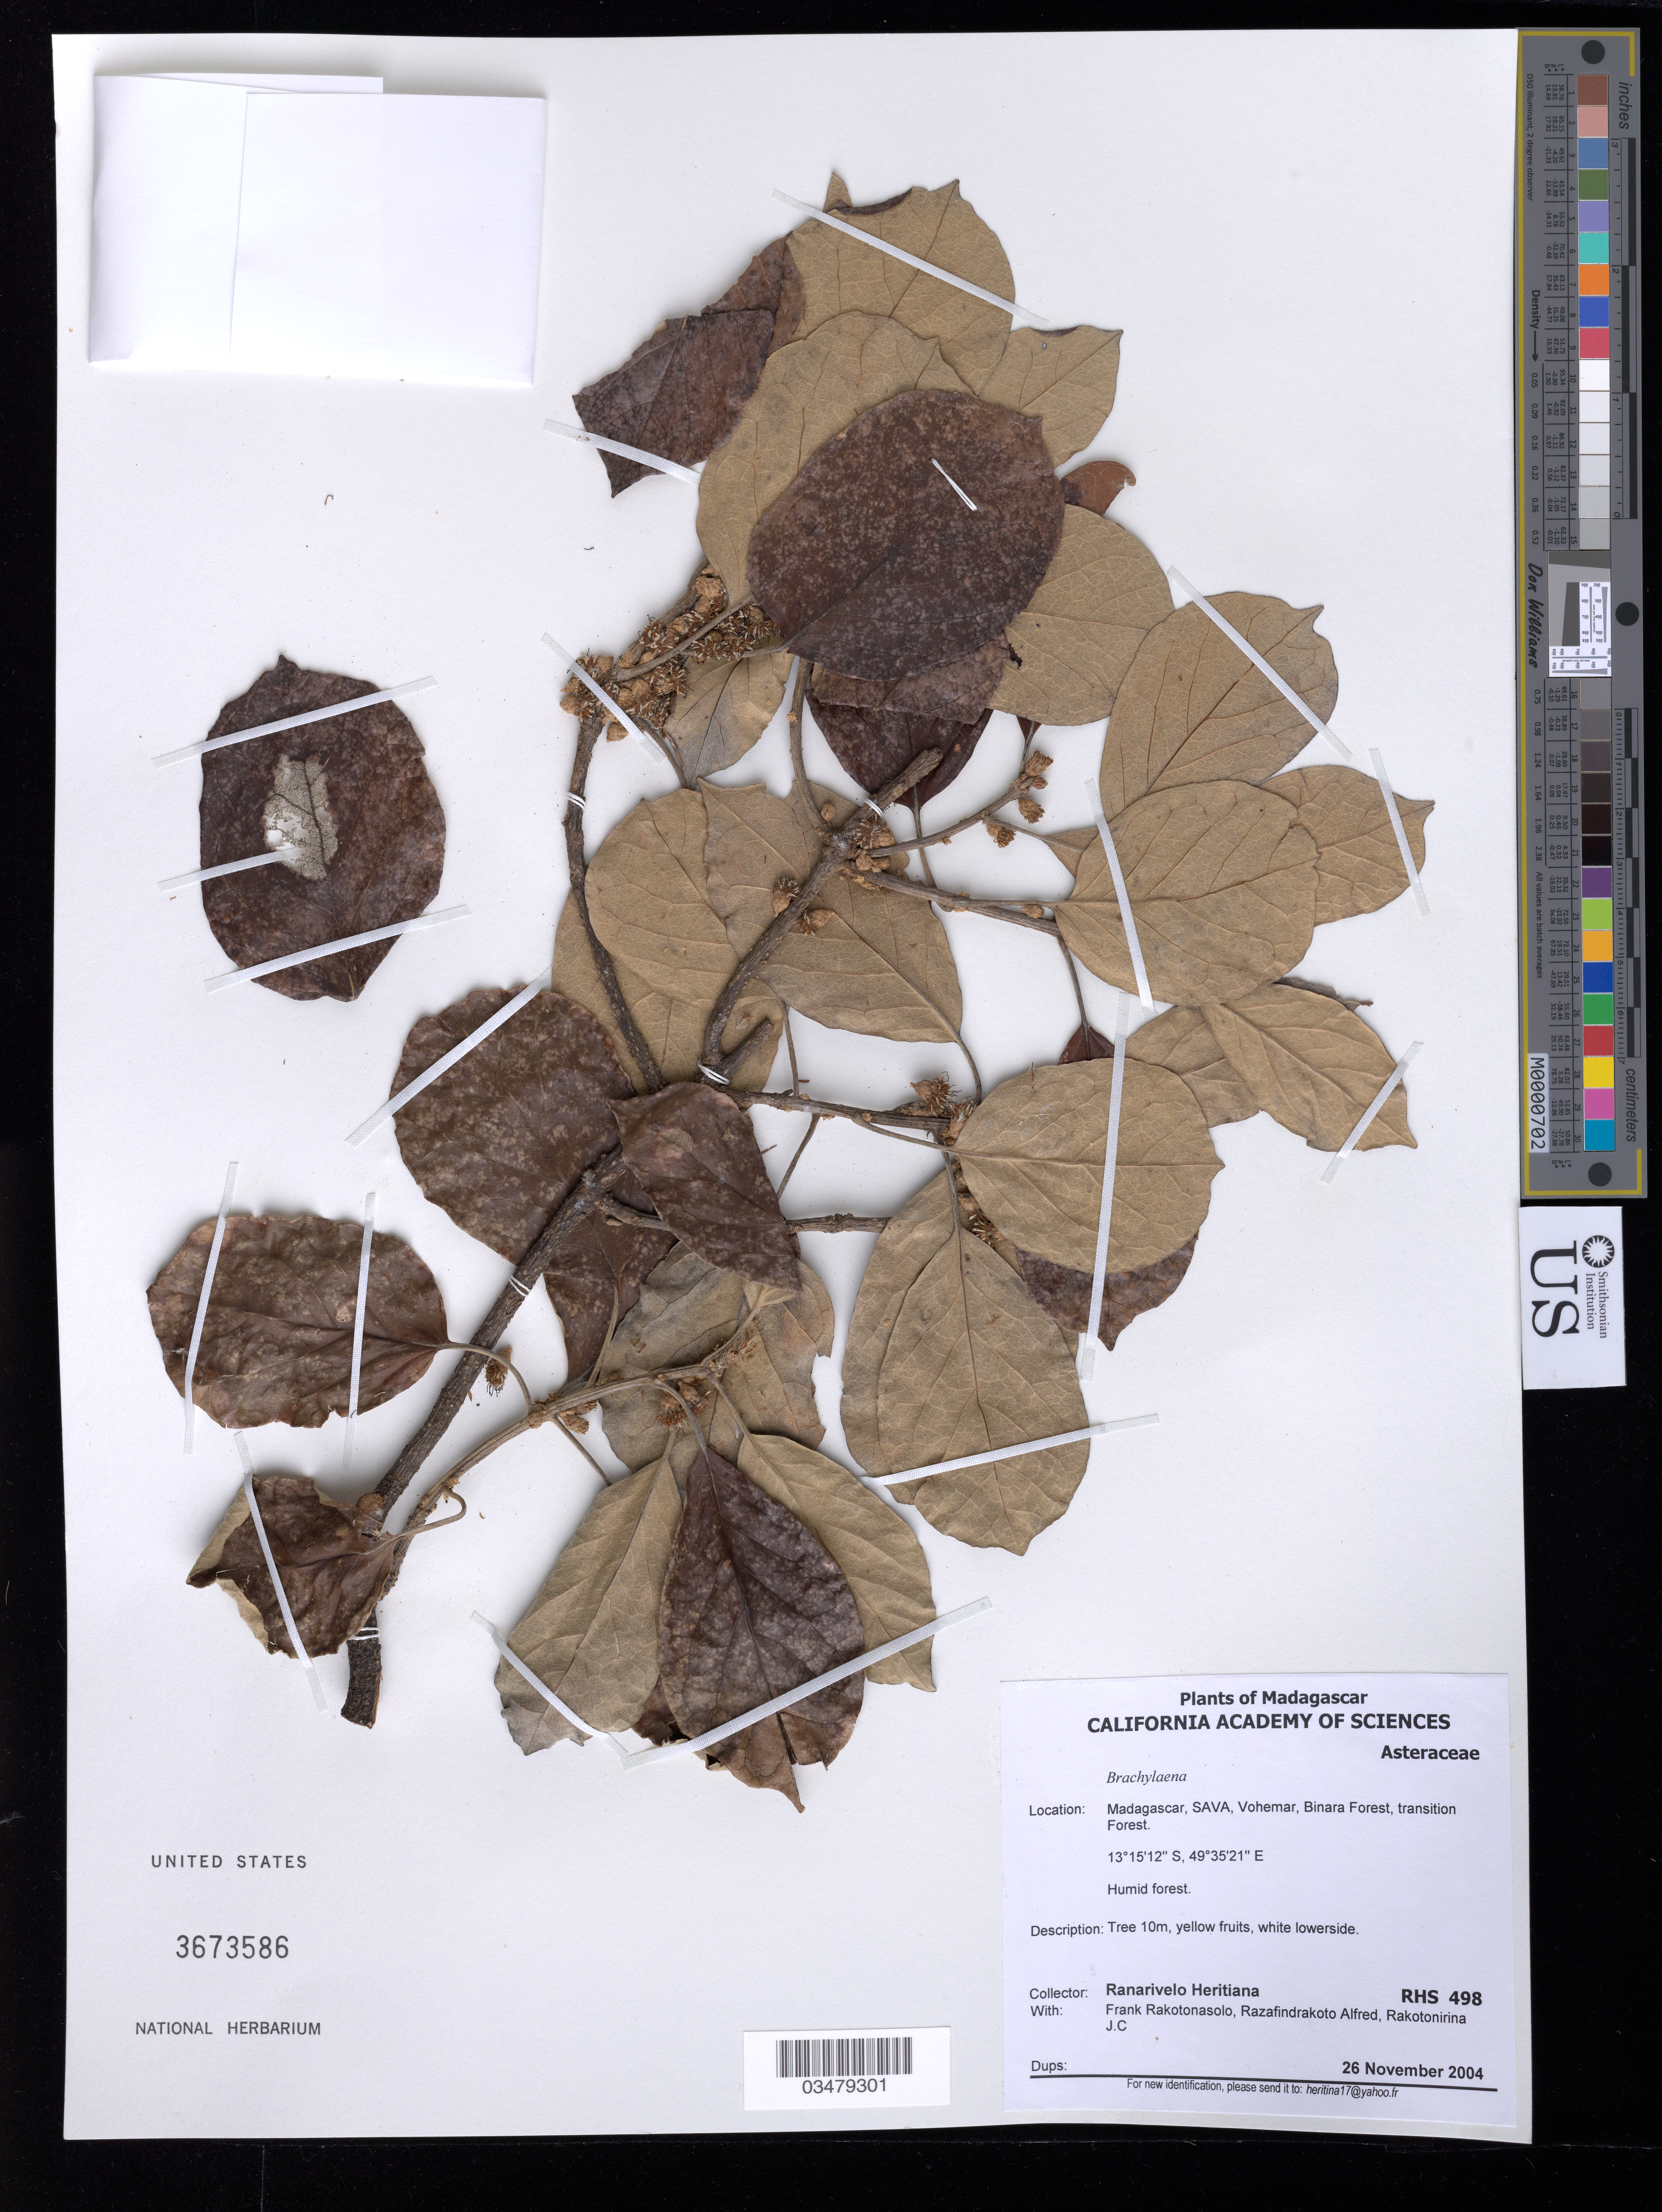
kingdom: Plantae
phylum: Tracheophyta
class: Magnoliopsida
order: Asterales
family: Asteraceae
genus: Brachylaena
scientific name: Brachylaena sp.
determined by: Robinson, Harold E., (US)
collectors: R. Heritiana et al.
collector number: RHS 498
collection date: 2004-11-26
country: Madagascar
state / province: Sava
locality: Vohemar, Binara Forest, transition Forest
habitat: Humid forest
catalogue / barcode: US 3673586